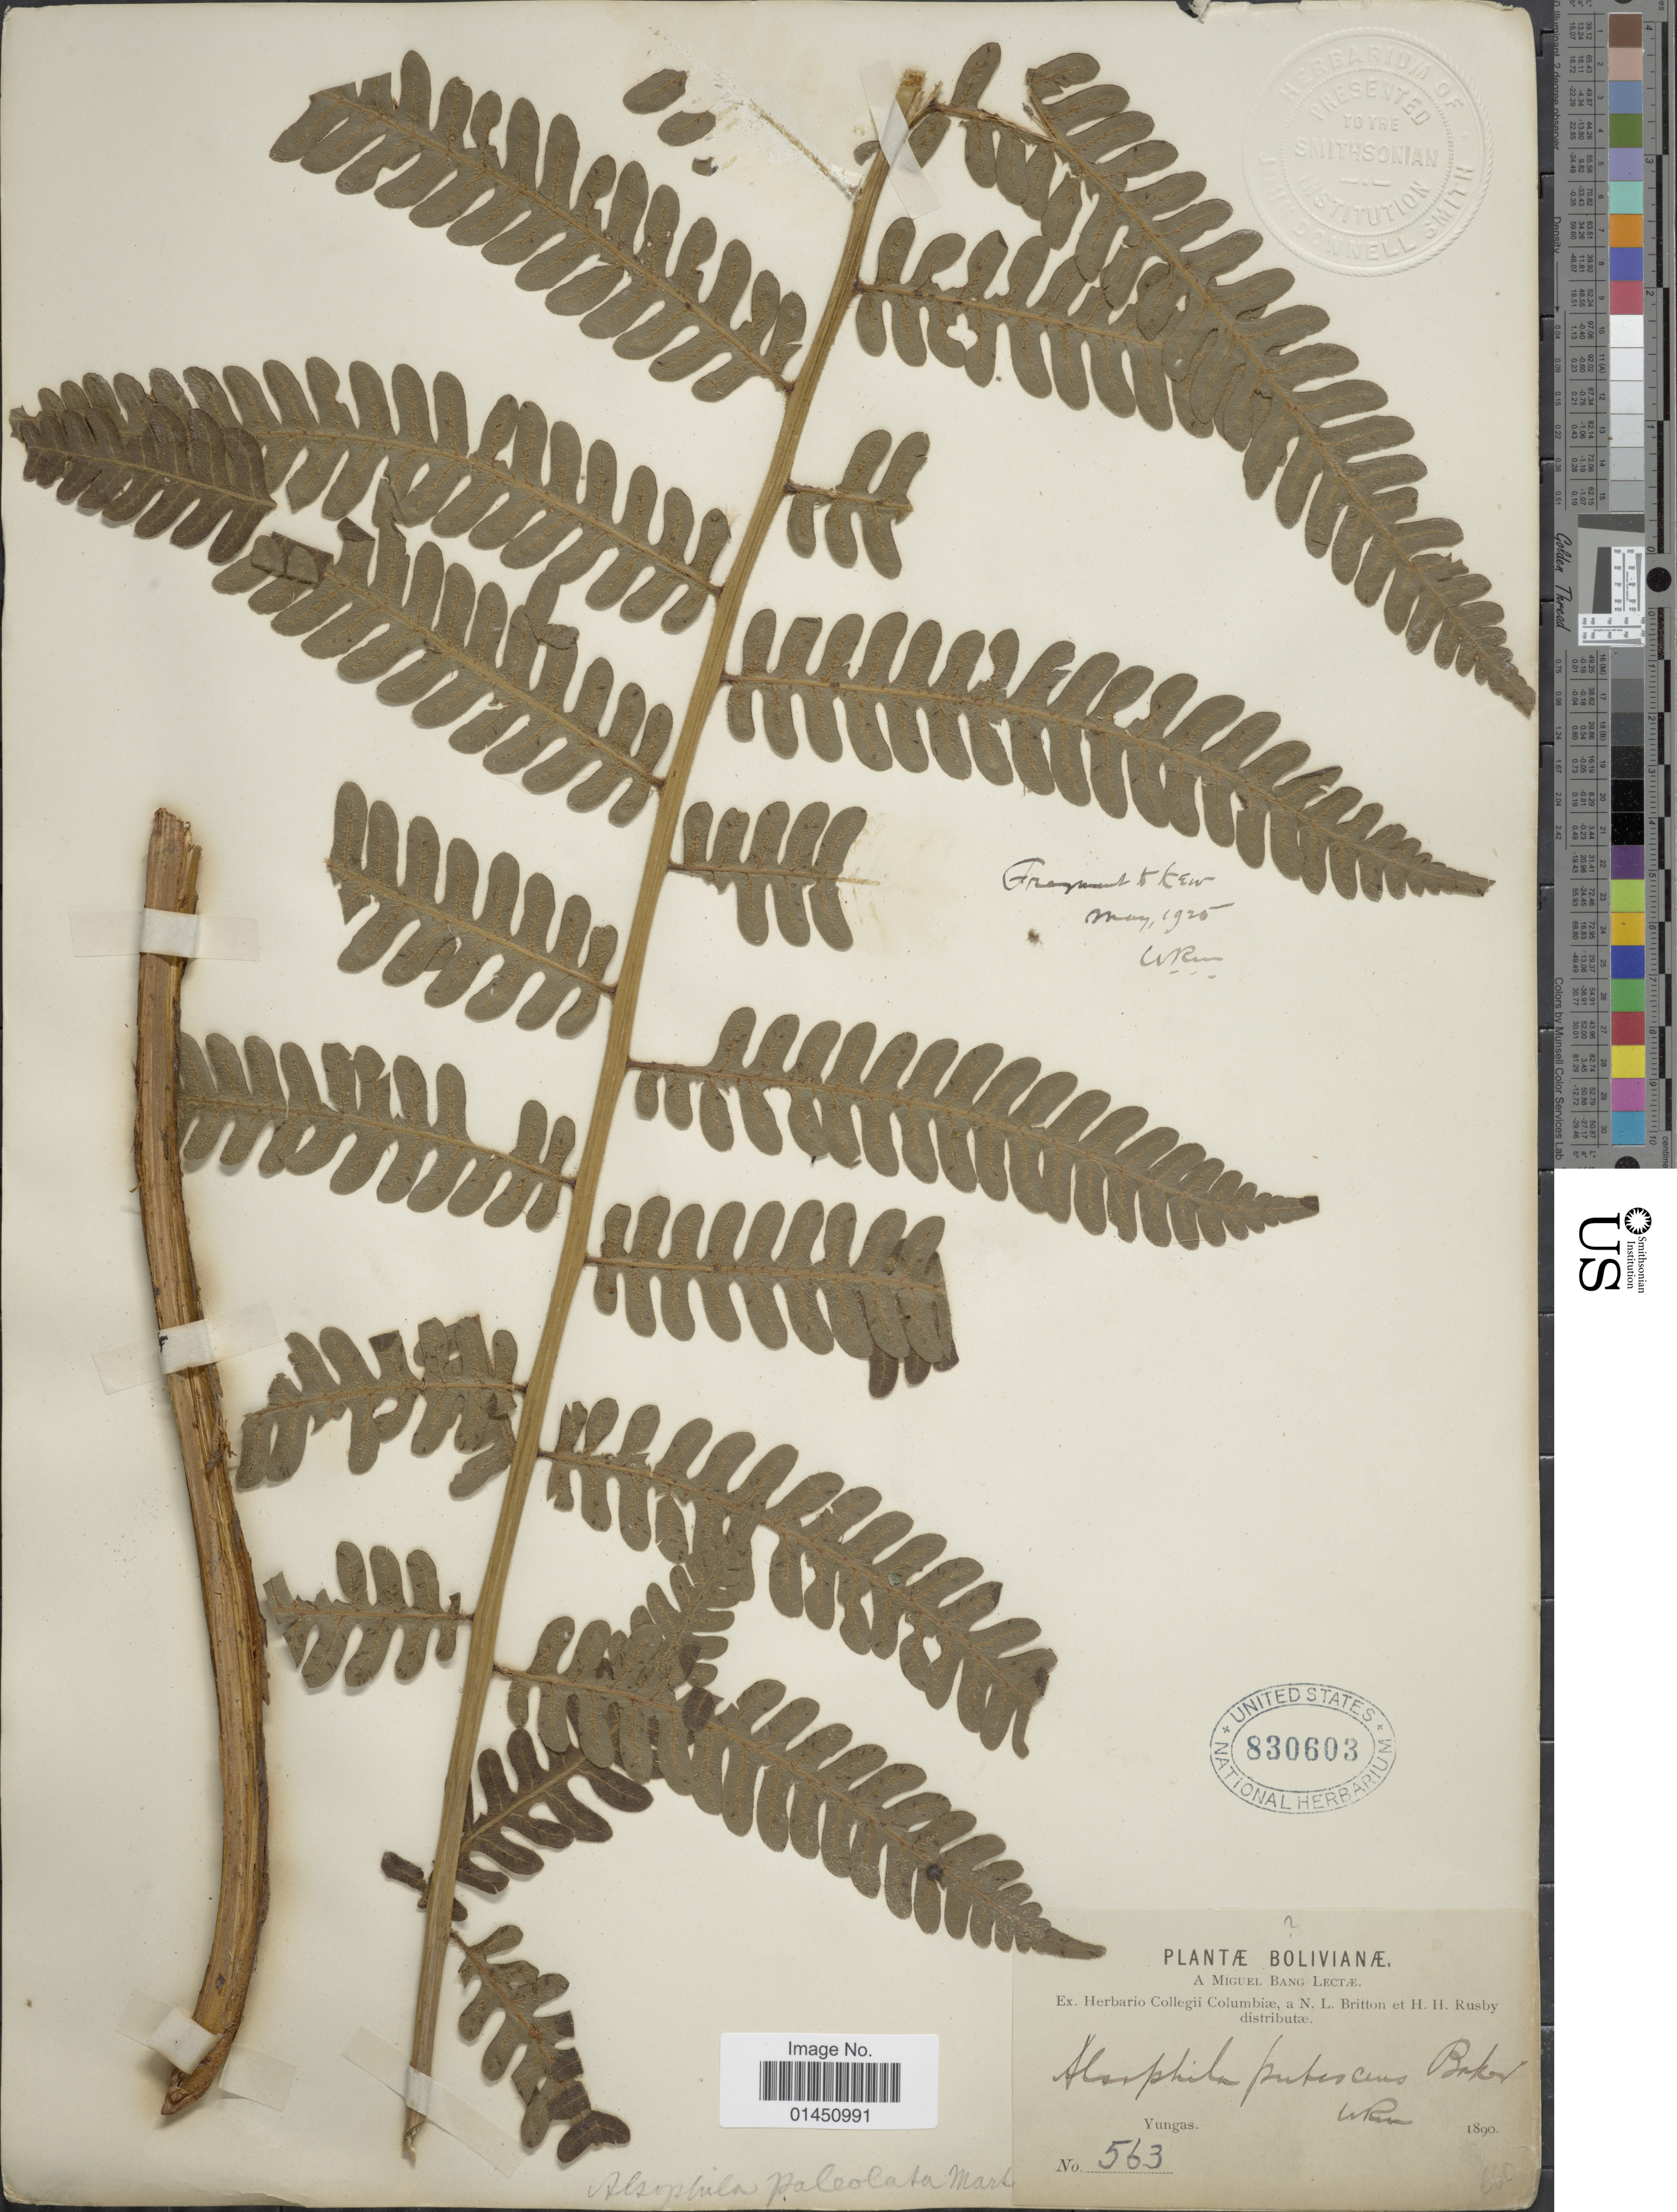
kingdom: Plantae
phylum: Tracheophyta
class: Polypodiopsida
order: Cyatheales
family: Cyatheaceae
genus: Cyathea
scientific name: Cyathea bipinnatifida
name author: (Baker) Domin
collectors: M. Bang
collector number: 563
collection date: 1890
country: Bolivia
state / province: La Paz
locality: Yungas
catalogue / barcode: US 830603